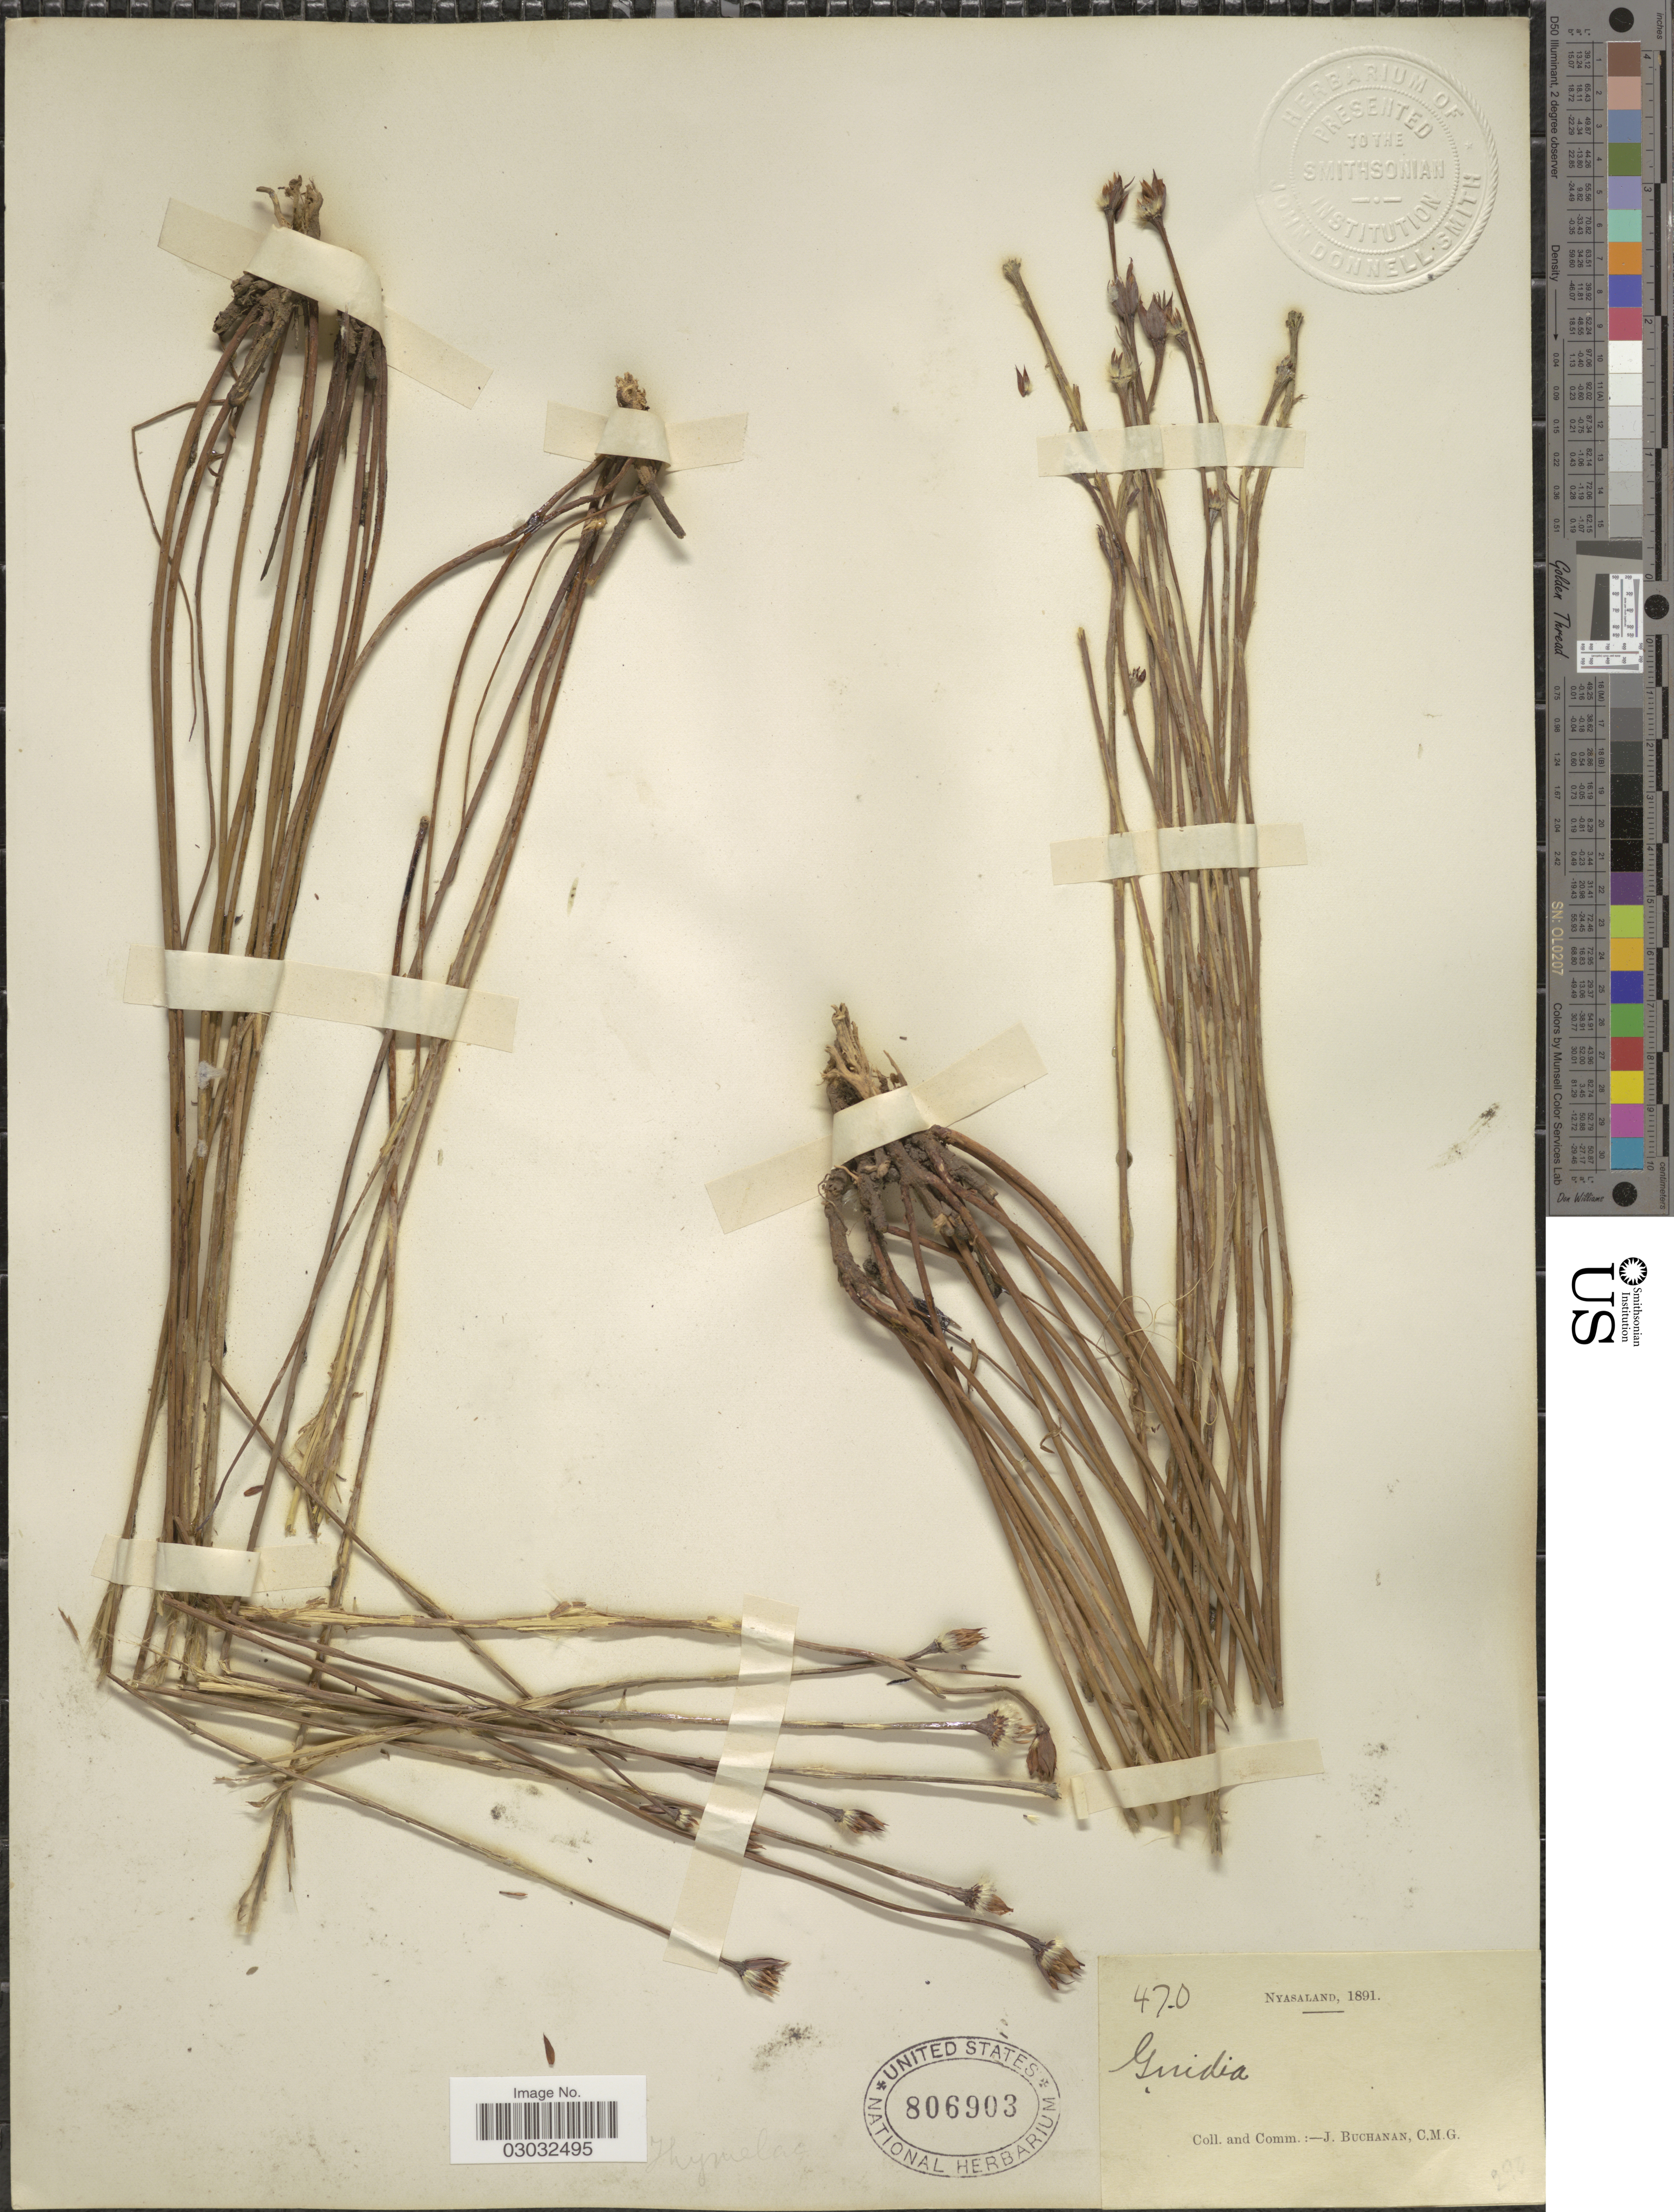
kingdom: Plantae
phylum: Tracheophyta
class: Magnoliopsida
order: Malvales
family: Thymelaeaceae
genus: Gnidia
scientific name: Gnidia sp.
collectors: J. Buchanan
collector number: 470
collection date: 1891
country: Malawi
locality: Nyasaland.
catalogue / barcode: US 806903